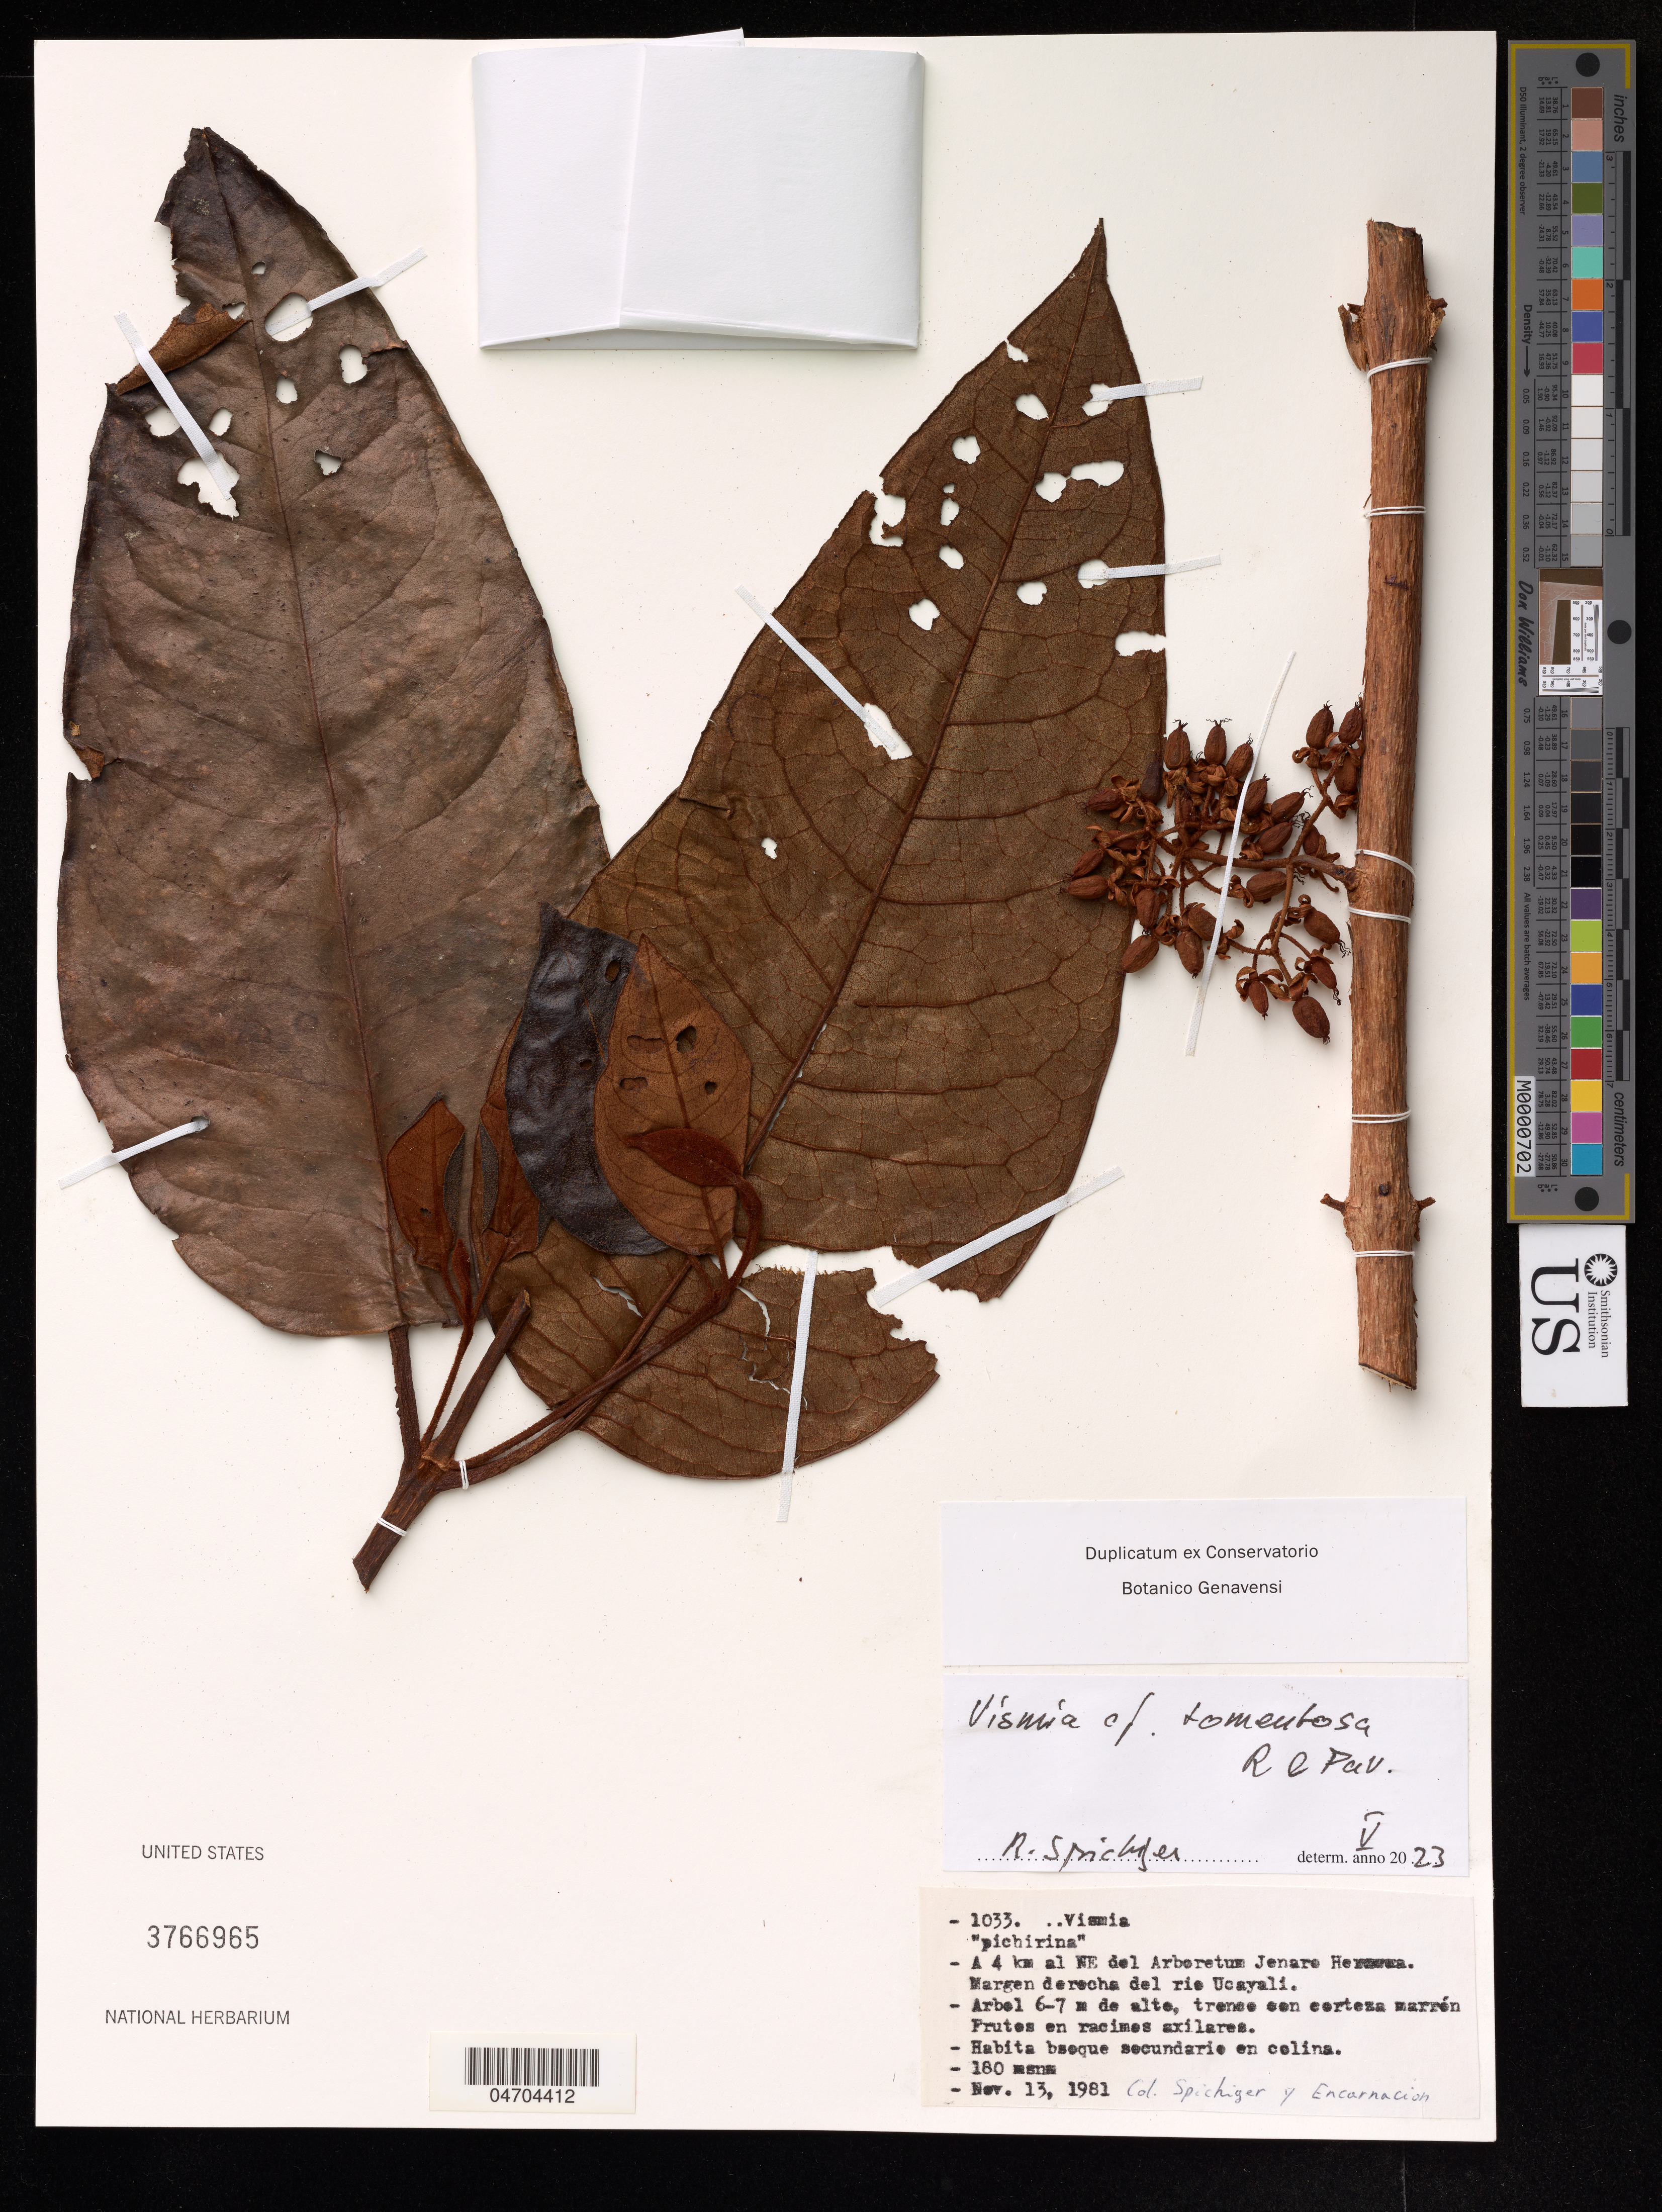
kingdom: Plantae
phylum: Tracheophyta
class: Magnoliopsida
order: Malpighiales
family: Hypericaceae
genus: Vismia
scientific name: Vismia tomentosa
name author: Ruiz & Pav.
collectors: Spichiger & -- Encarnacion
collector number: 1033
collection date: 1981-11-13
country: Peru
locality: A 4 km al NE del Arboretum Jenare He! Margen derecha del rio Ucayali.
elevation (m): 180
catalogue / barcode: US 3766965